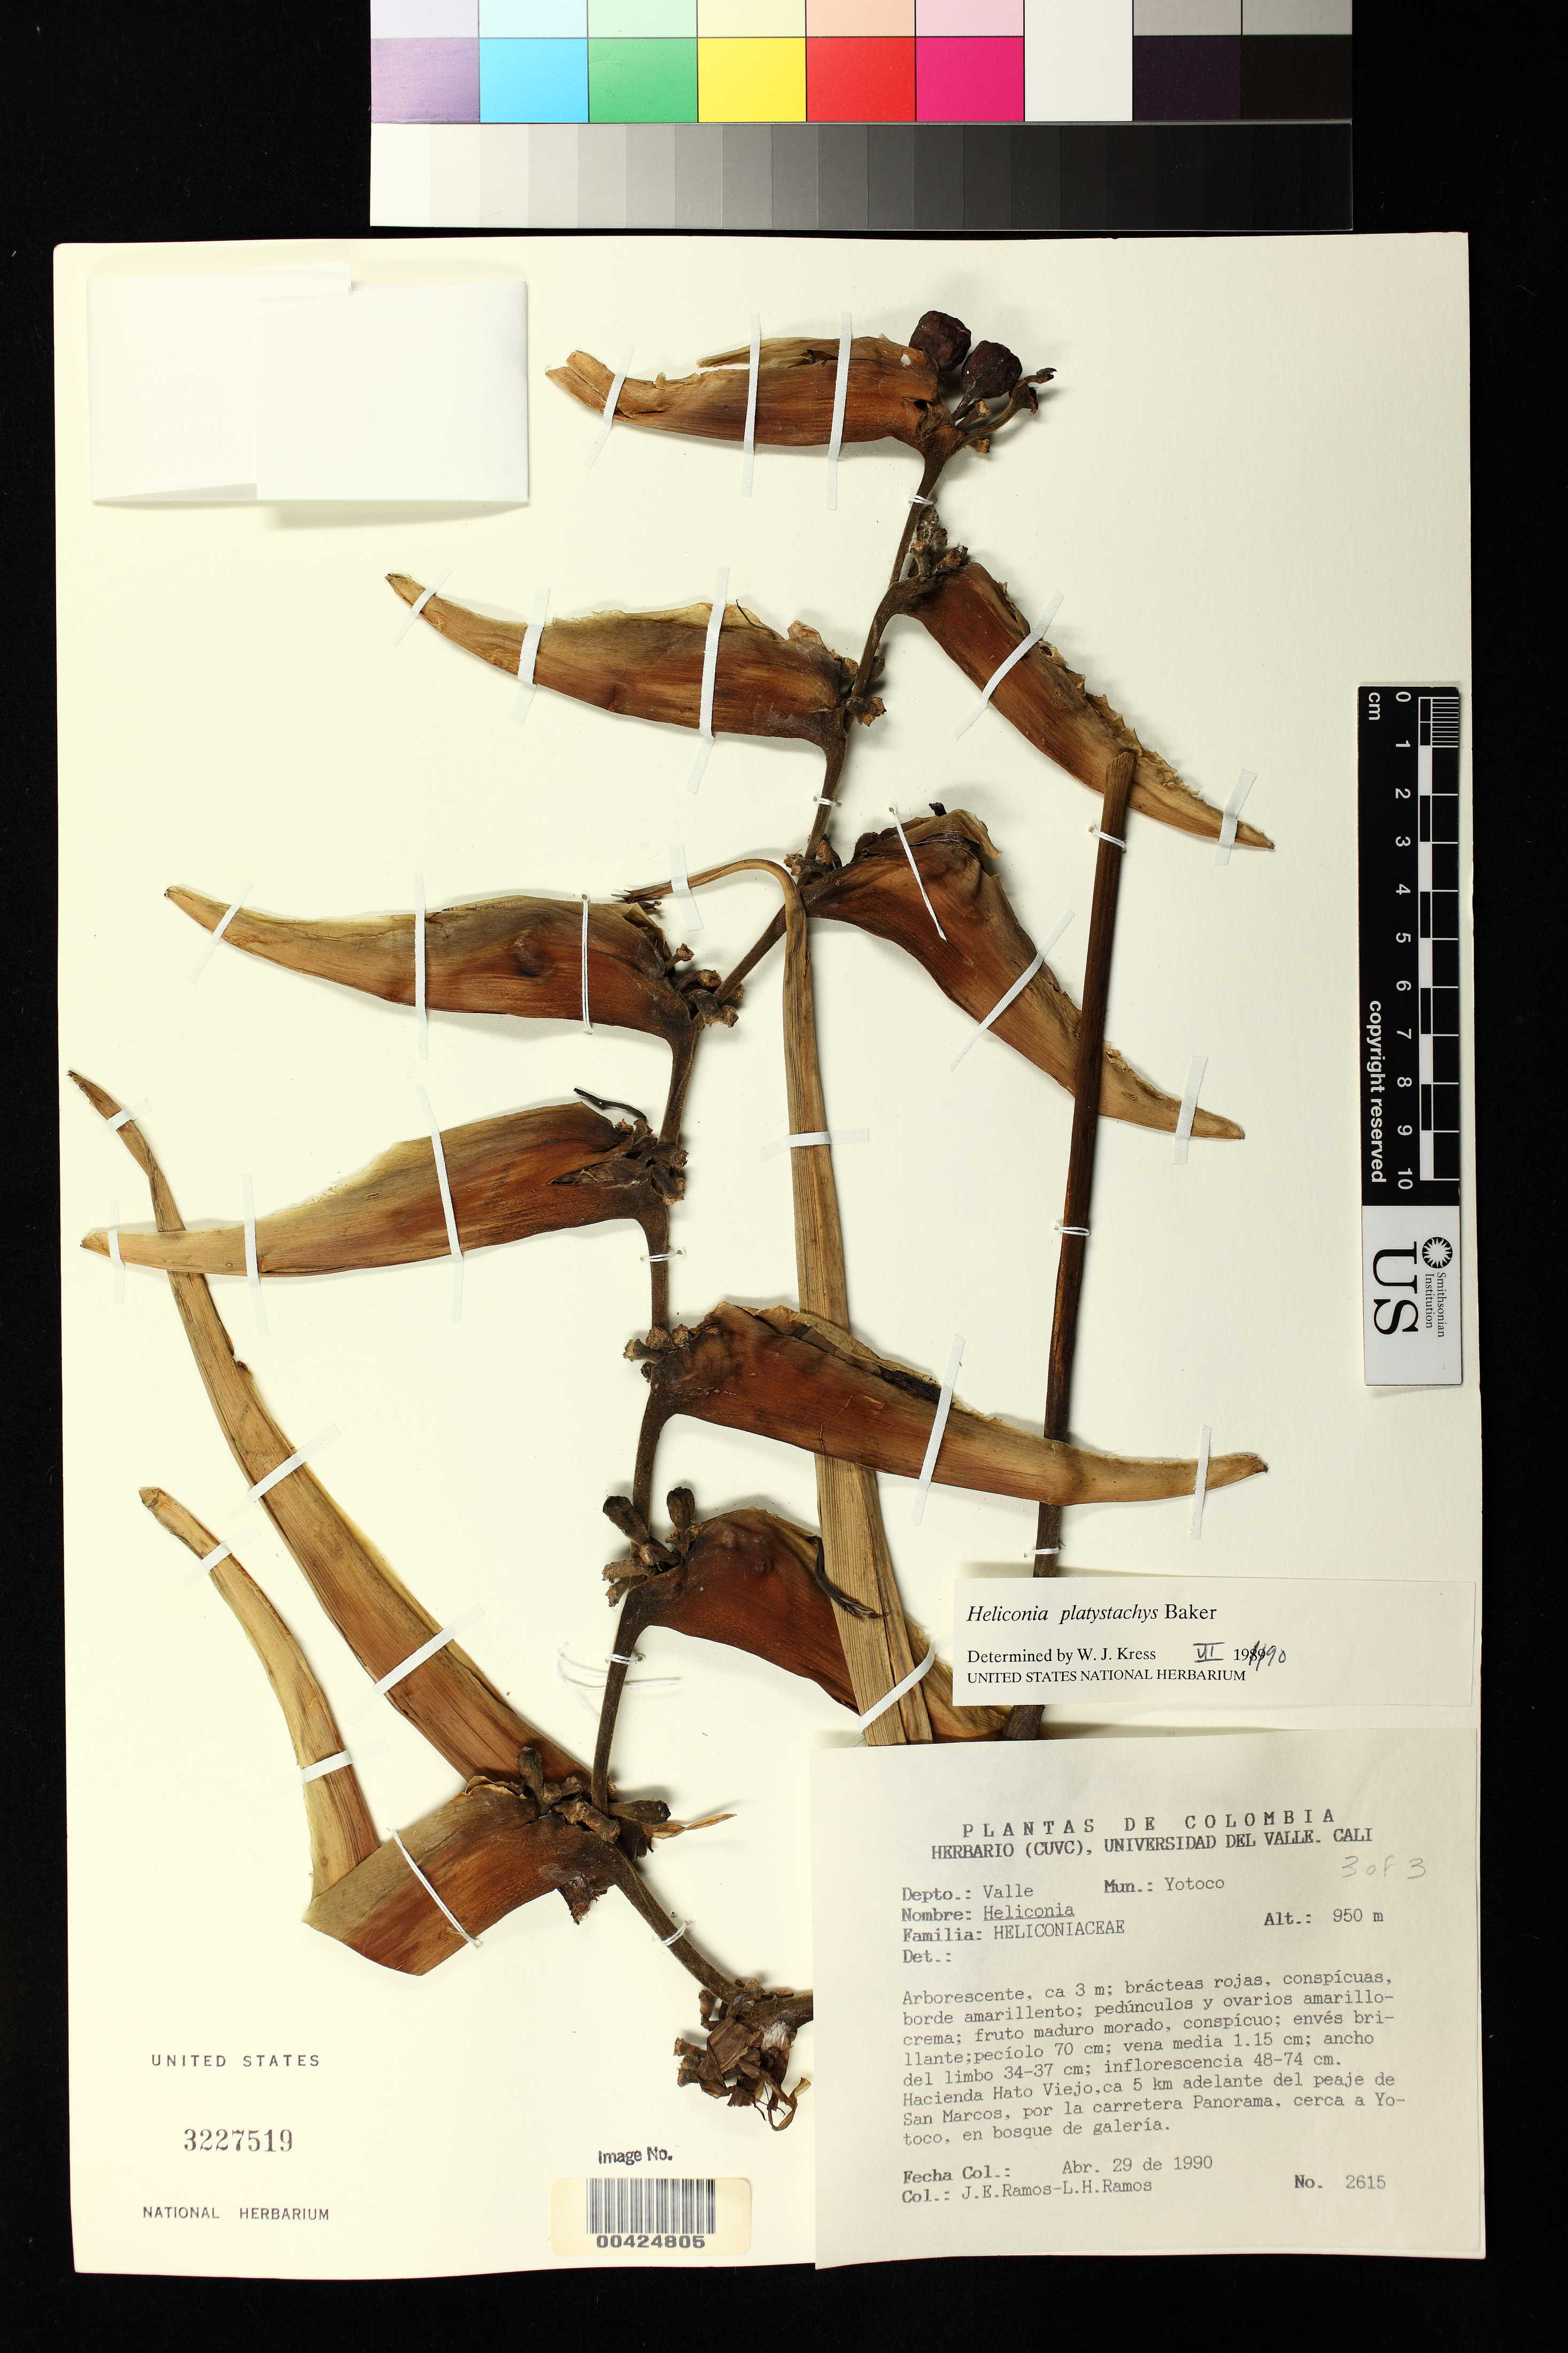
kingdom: Plantae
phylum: Tracheophyta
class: Liliopsida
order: Zingiberales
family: Heliconiaceae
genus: Heliconia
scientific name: Heliconia platystachys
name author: Baker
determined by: Kress, W. J., (US), Smithsonian Institution - National Museum of Natural History (UNITED STATES)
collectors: J. E. Ramos & L. Ramos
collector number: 2615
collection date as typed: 29 Apr 1990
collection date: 1990-04-29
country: Colombia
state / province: Valle del Cauca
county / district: Yotoco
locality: Hacienda Hato Viejo, Cerca a Yotoco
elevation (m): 290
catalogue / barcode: US 3227519